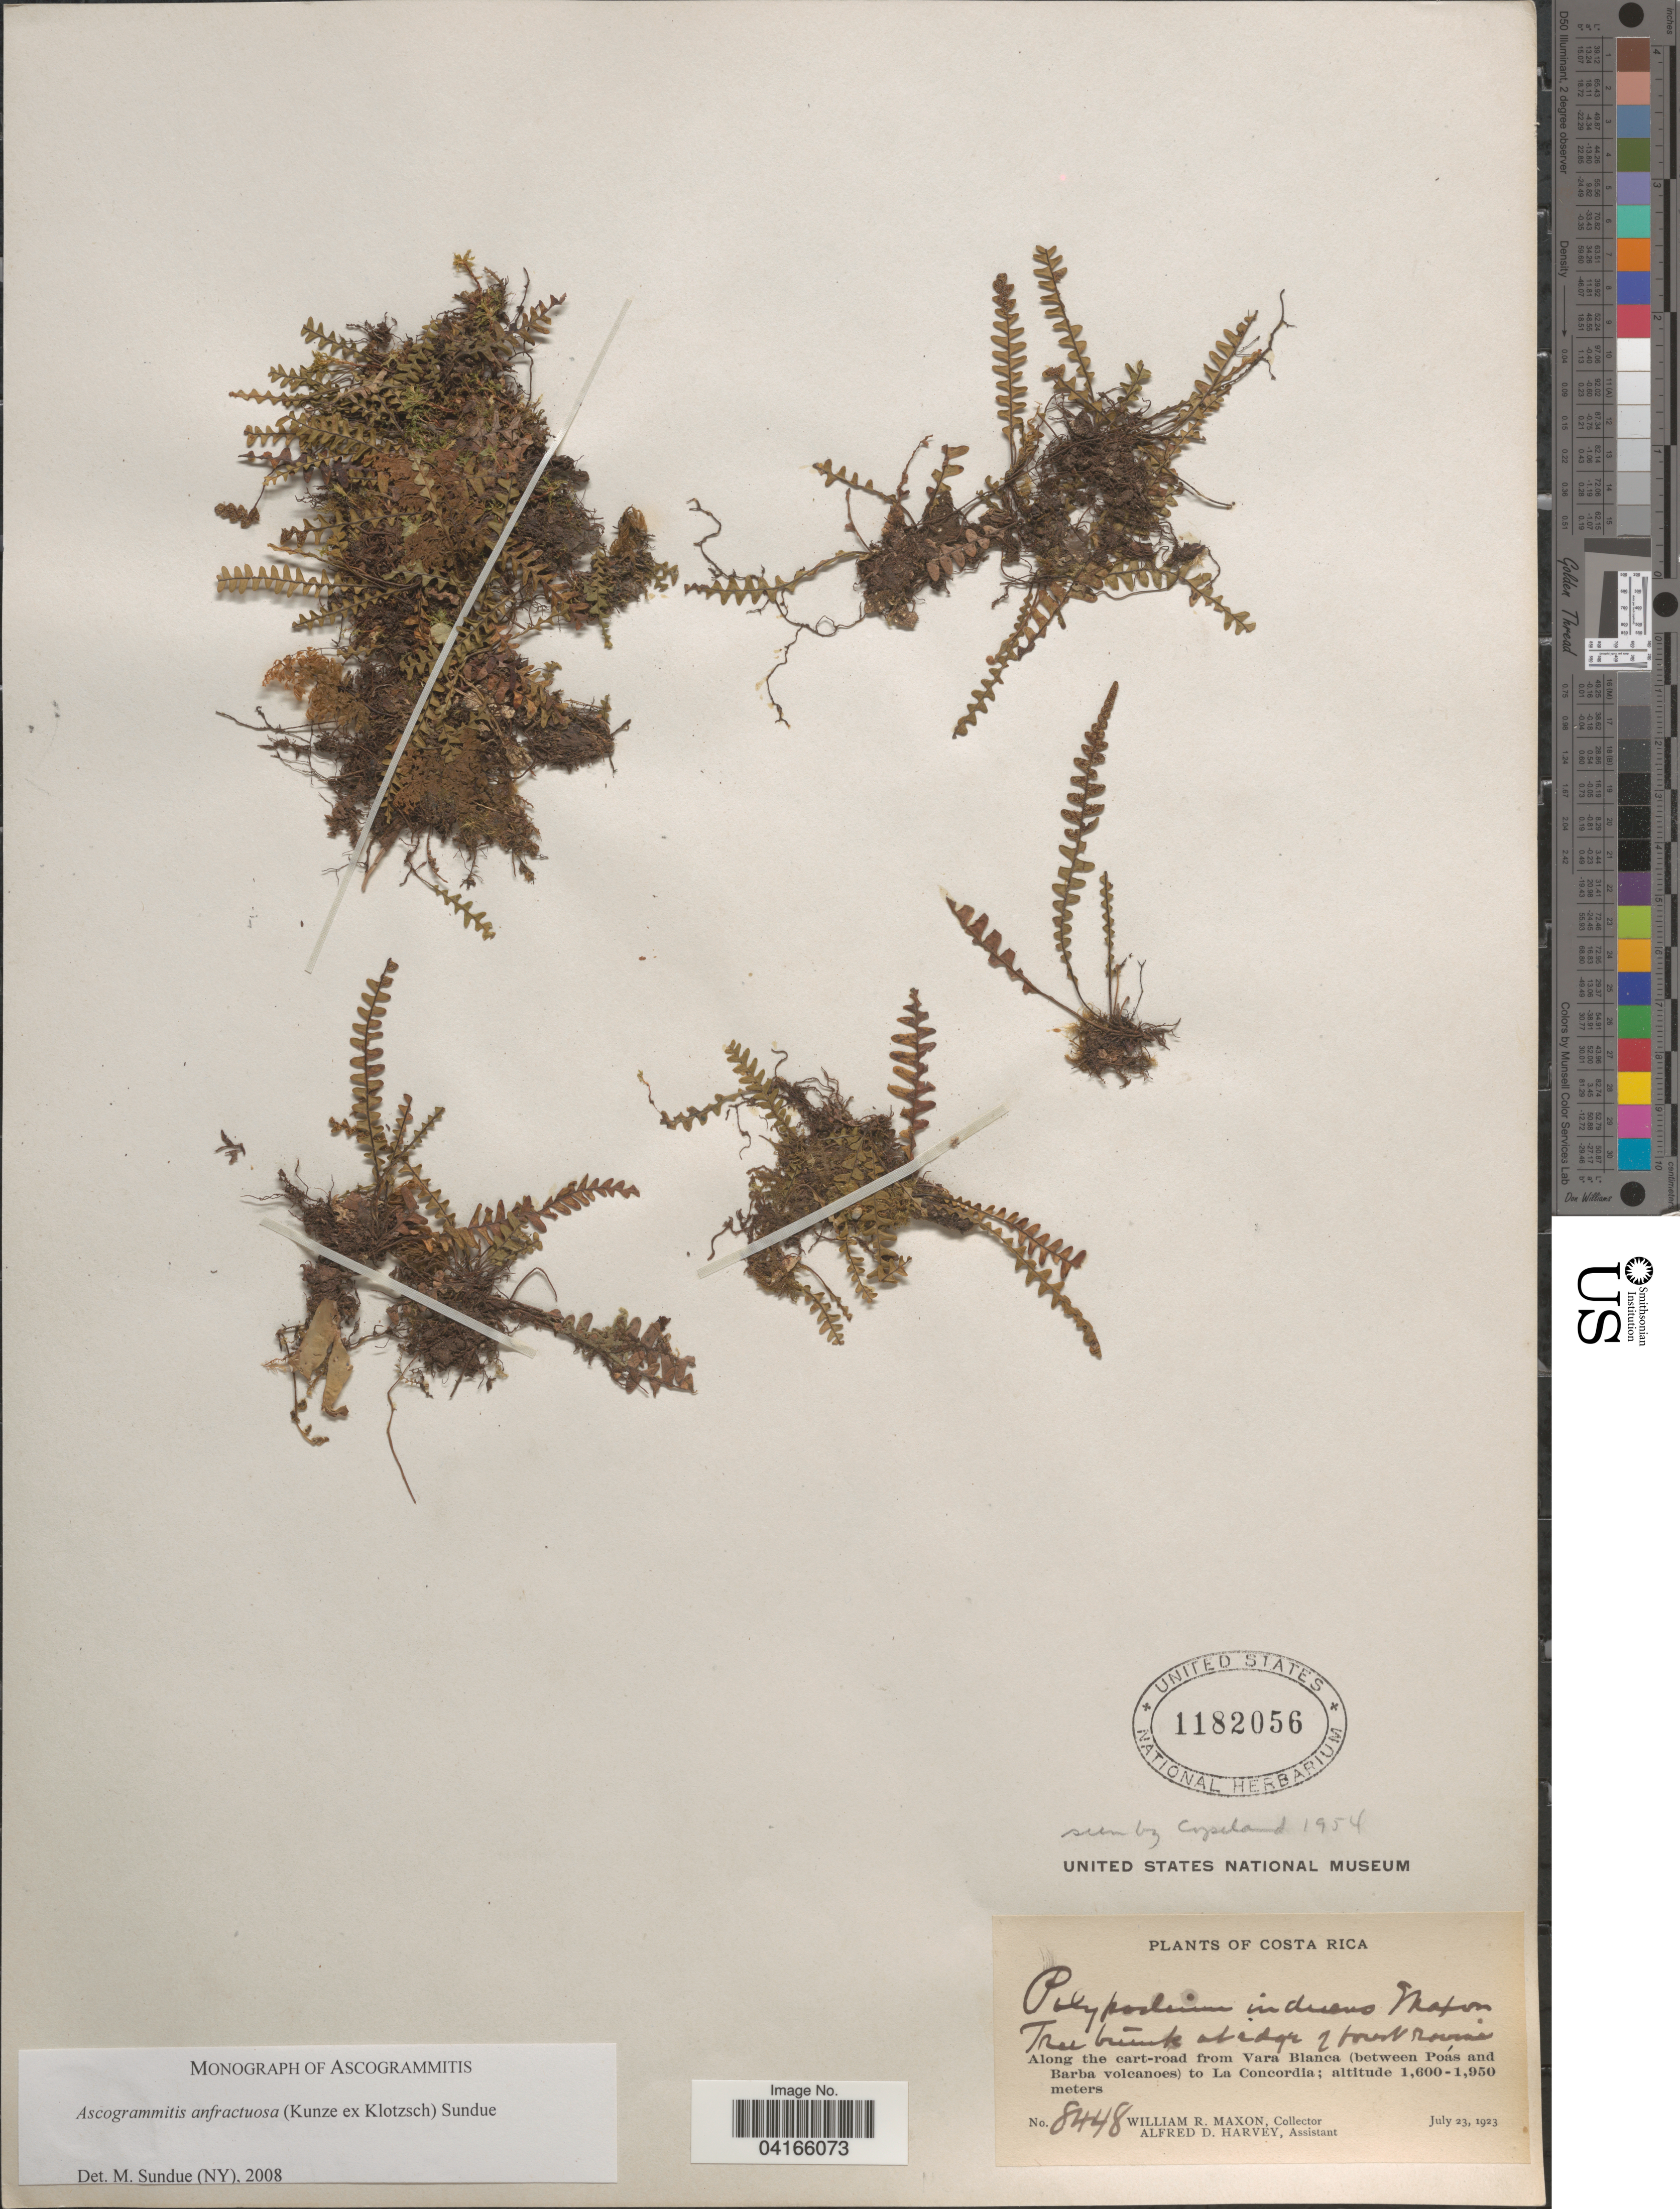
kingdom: Plantae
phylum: Tracheophyta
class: Polypodiopsida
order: Polypodiales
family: Polypodiaceae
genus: Ascogrammitis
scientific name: Ascogrammitis anfractuosa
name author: (Kunze ex Klotzsch) Sundue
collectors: W. R. Maxon & A. D. Harvey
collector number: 8448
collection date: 1923-07-23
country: Costa Rica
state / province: San José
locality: Along the cart-road from Vara Blanca (between Poás and Barba volcanoes) to La Concordia.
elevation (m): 1600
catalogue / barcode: US 1182056